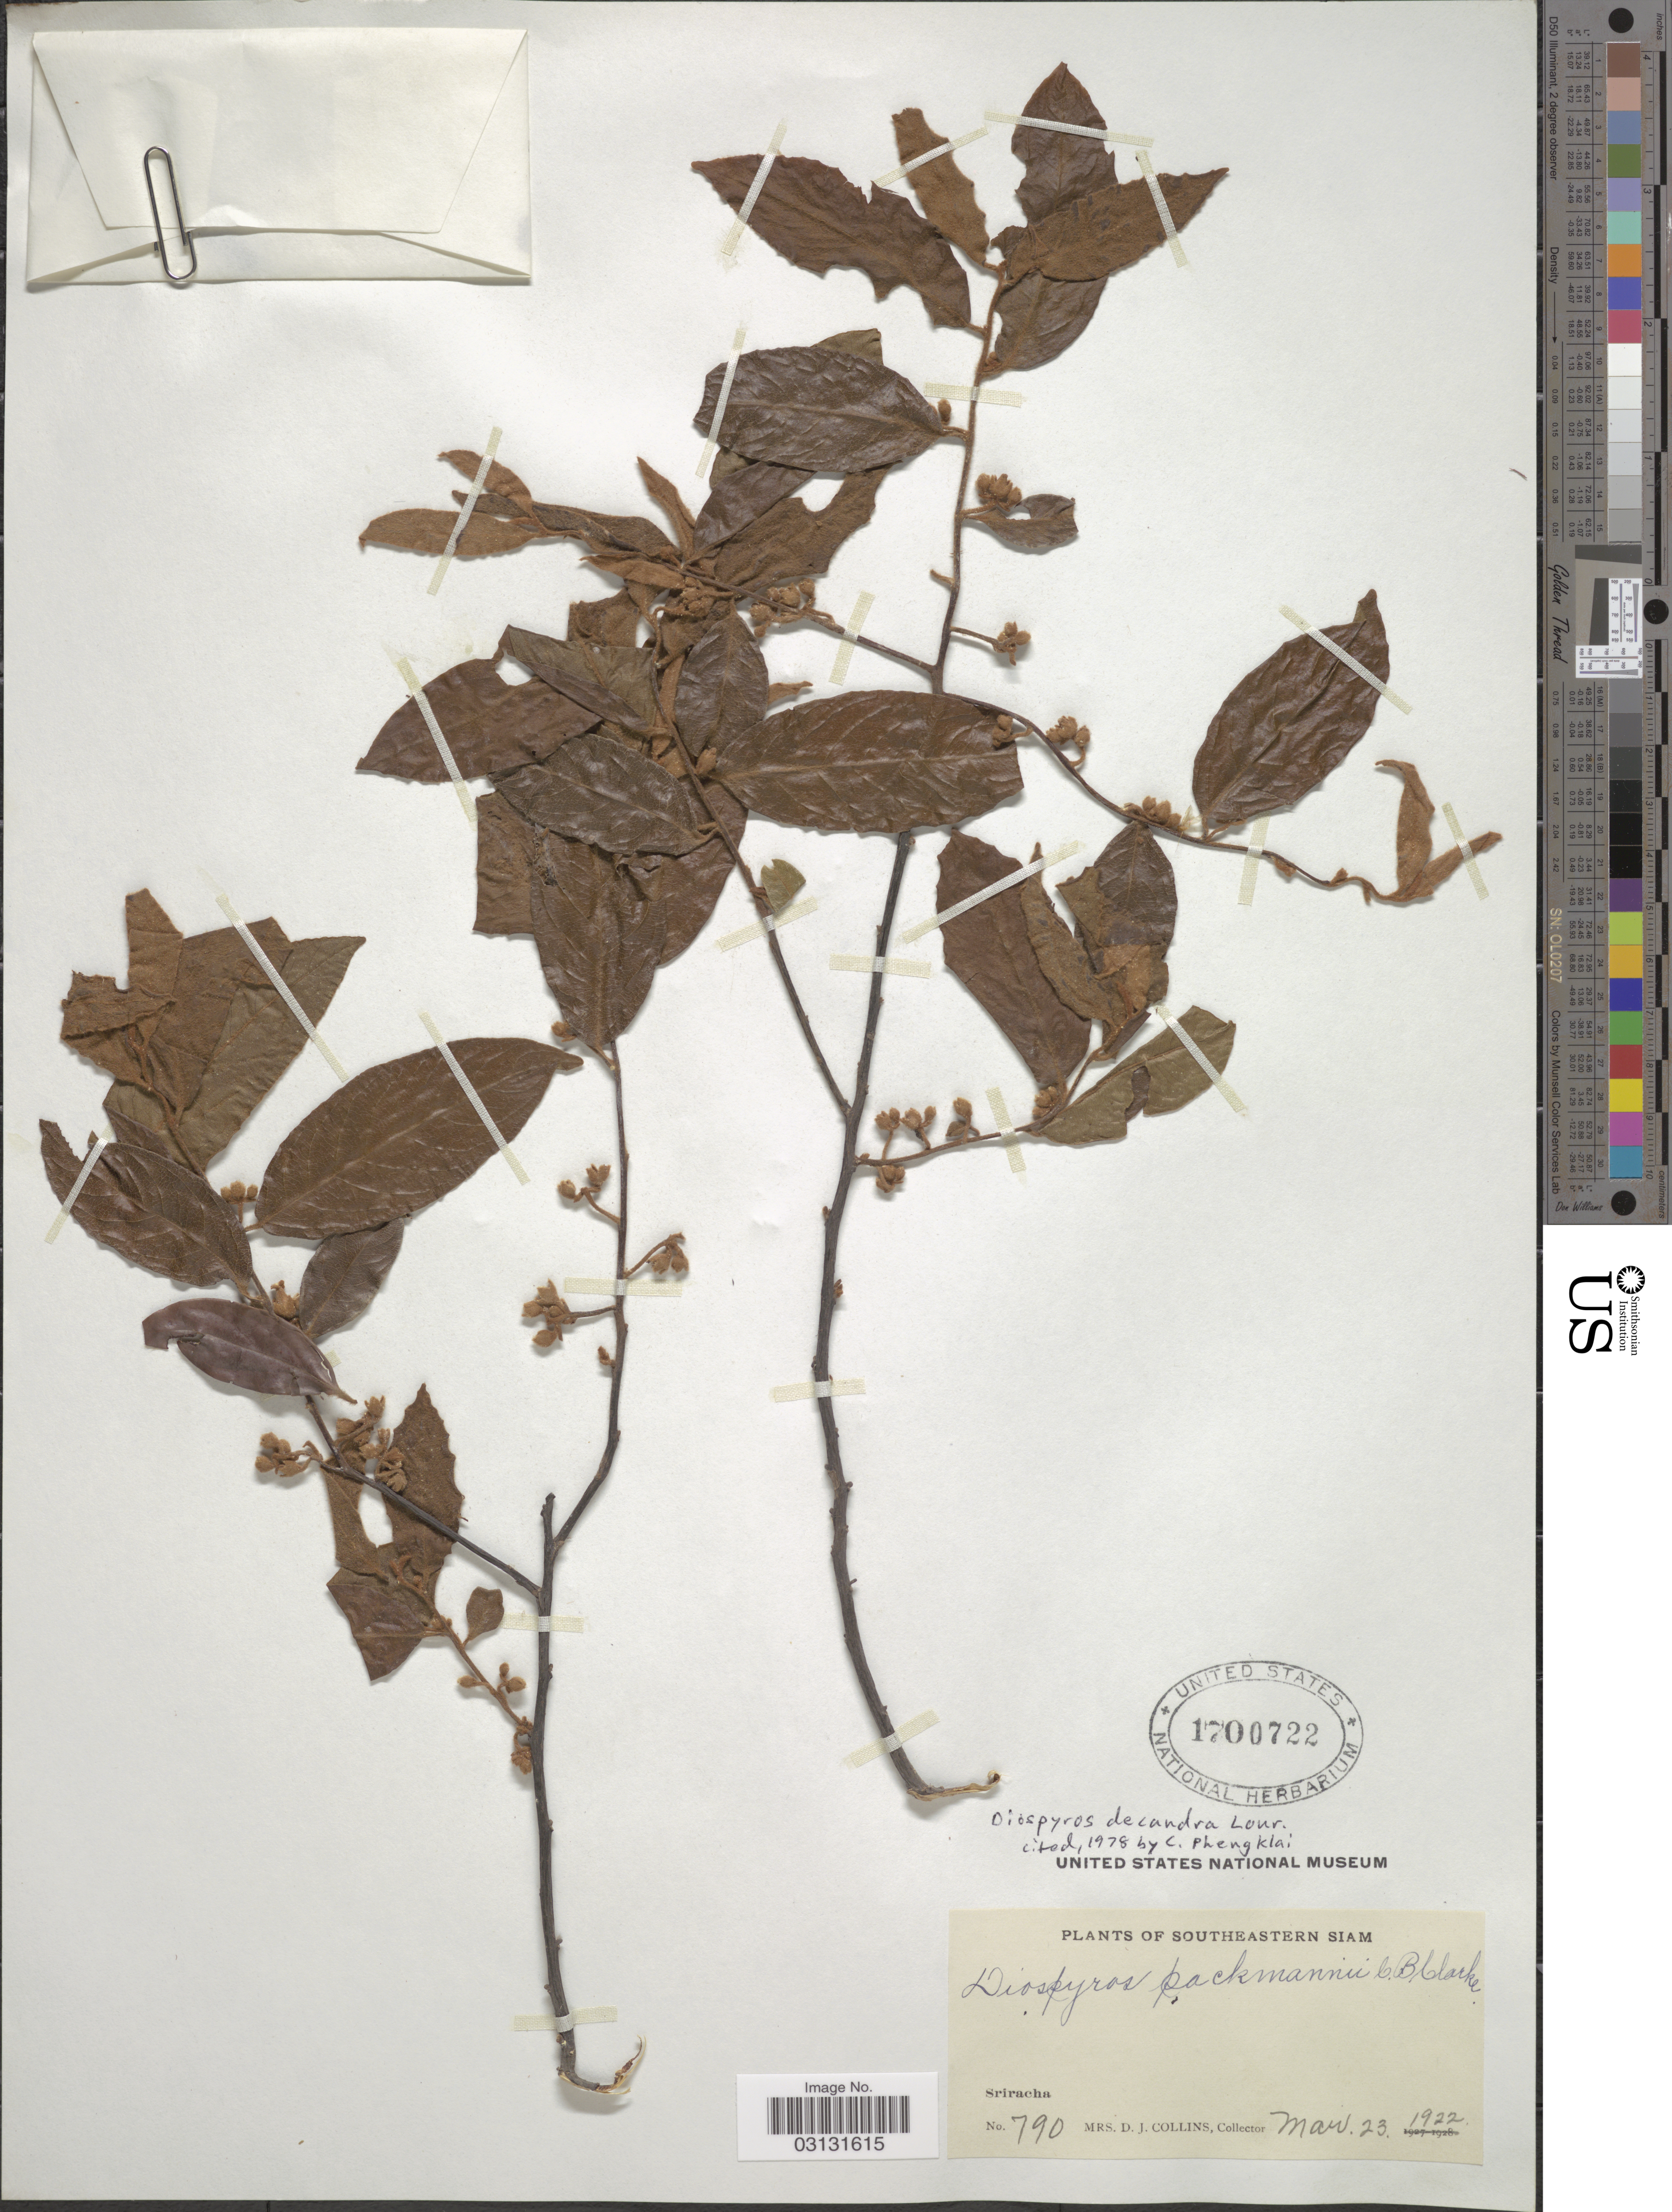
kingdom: Plantae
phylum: Tracheophyta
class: Magnoliopsida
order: Ericales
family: Ebenaceae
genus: Diospyros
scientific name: Diospyros decandra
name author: Lour.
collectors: Mrs. D. J. Collins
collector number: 790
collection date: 1922-03-23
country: Thailand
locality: Southeastern Siam. Sriracha.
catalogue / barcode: US 1700722